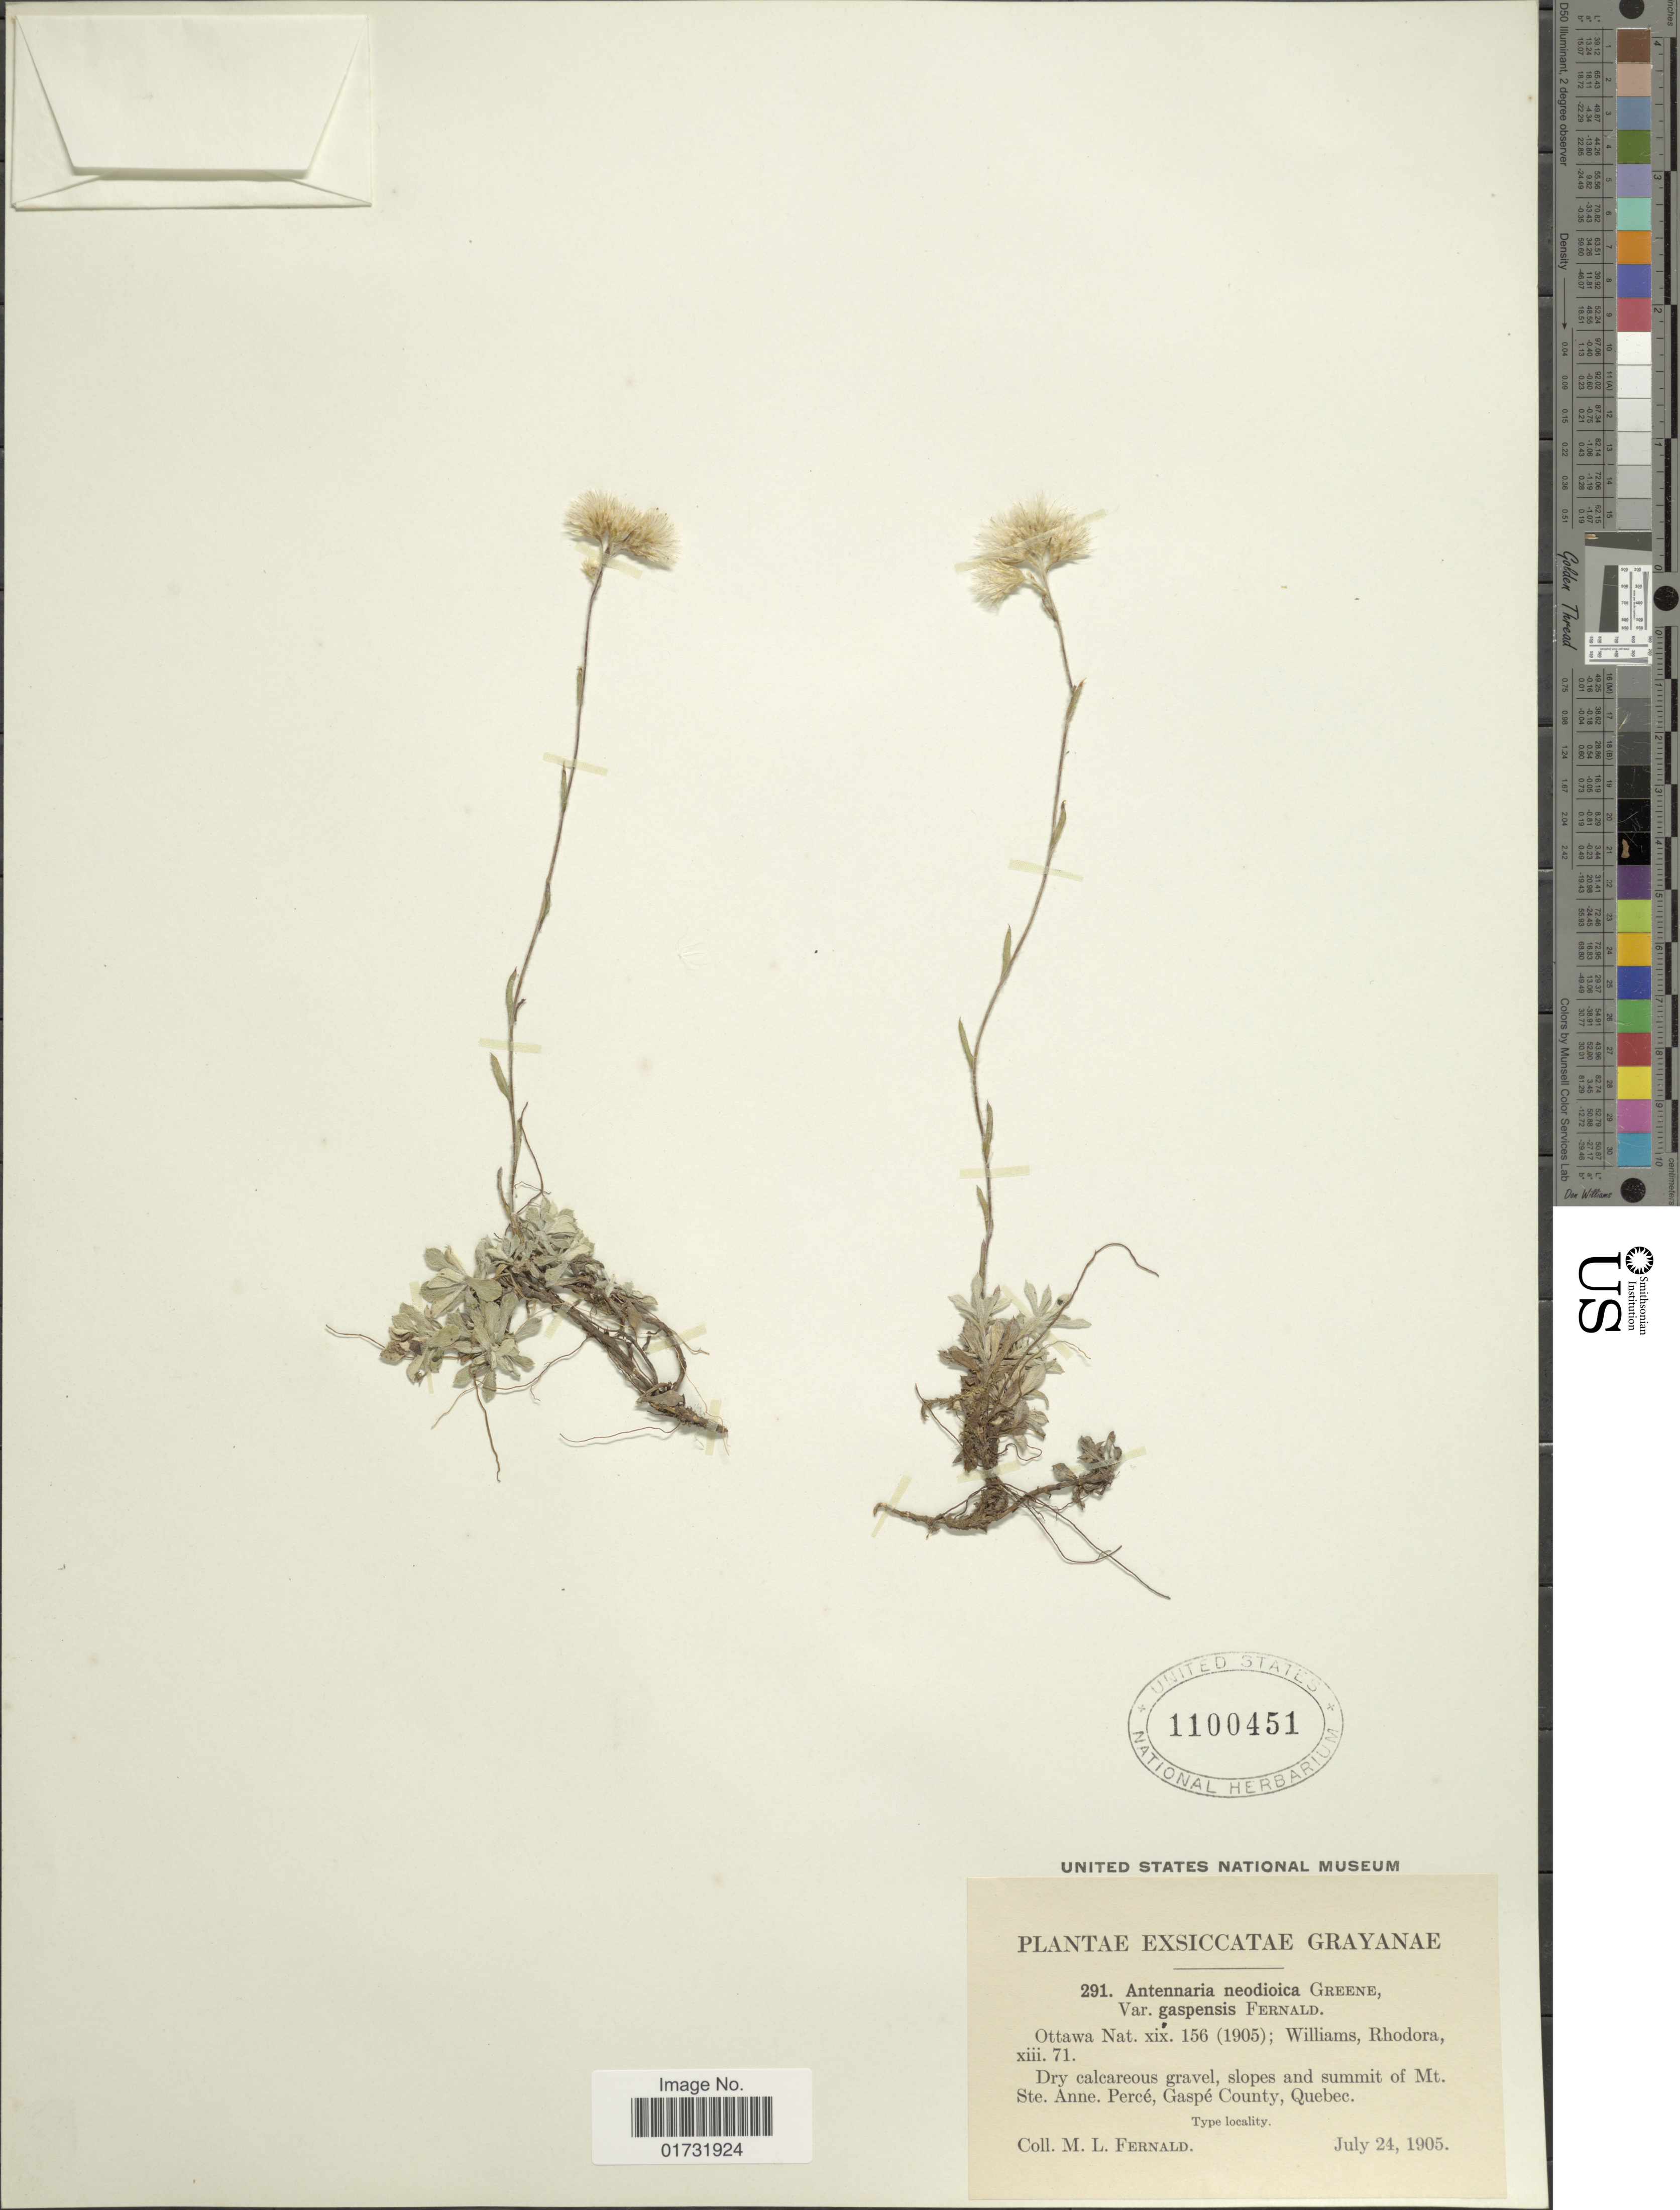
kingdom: Plantae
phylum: Tracheophyta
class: Magnoliopsida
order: Asterales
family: Asteraceae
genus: Antennaria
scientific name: Antennaria neodioica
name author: Greene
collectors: M. L. Fernald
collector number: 291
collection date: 1905-07-24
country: Canada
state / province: Newfoundland and Labrador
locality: Slopes and summit of Mt. Ste. Anne. Percé, Gaspé County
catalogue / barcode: US 1100451